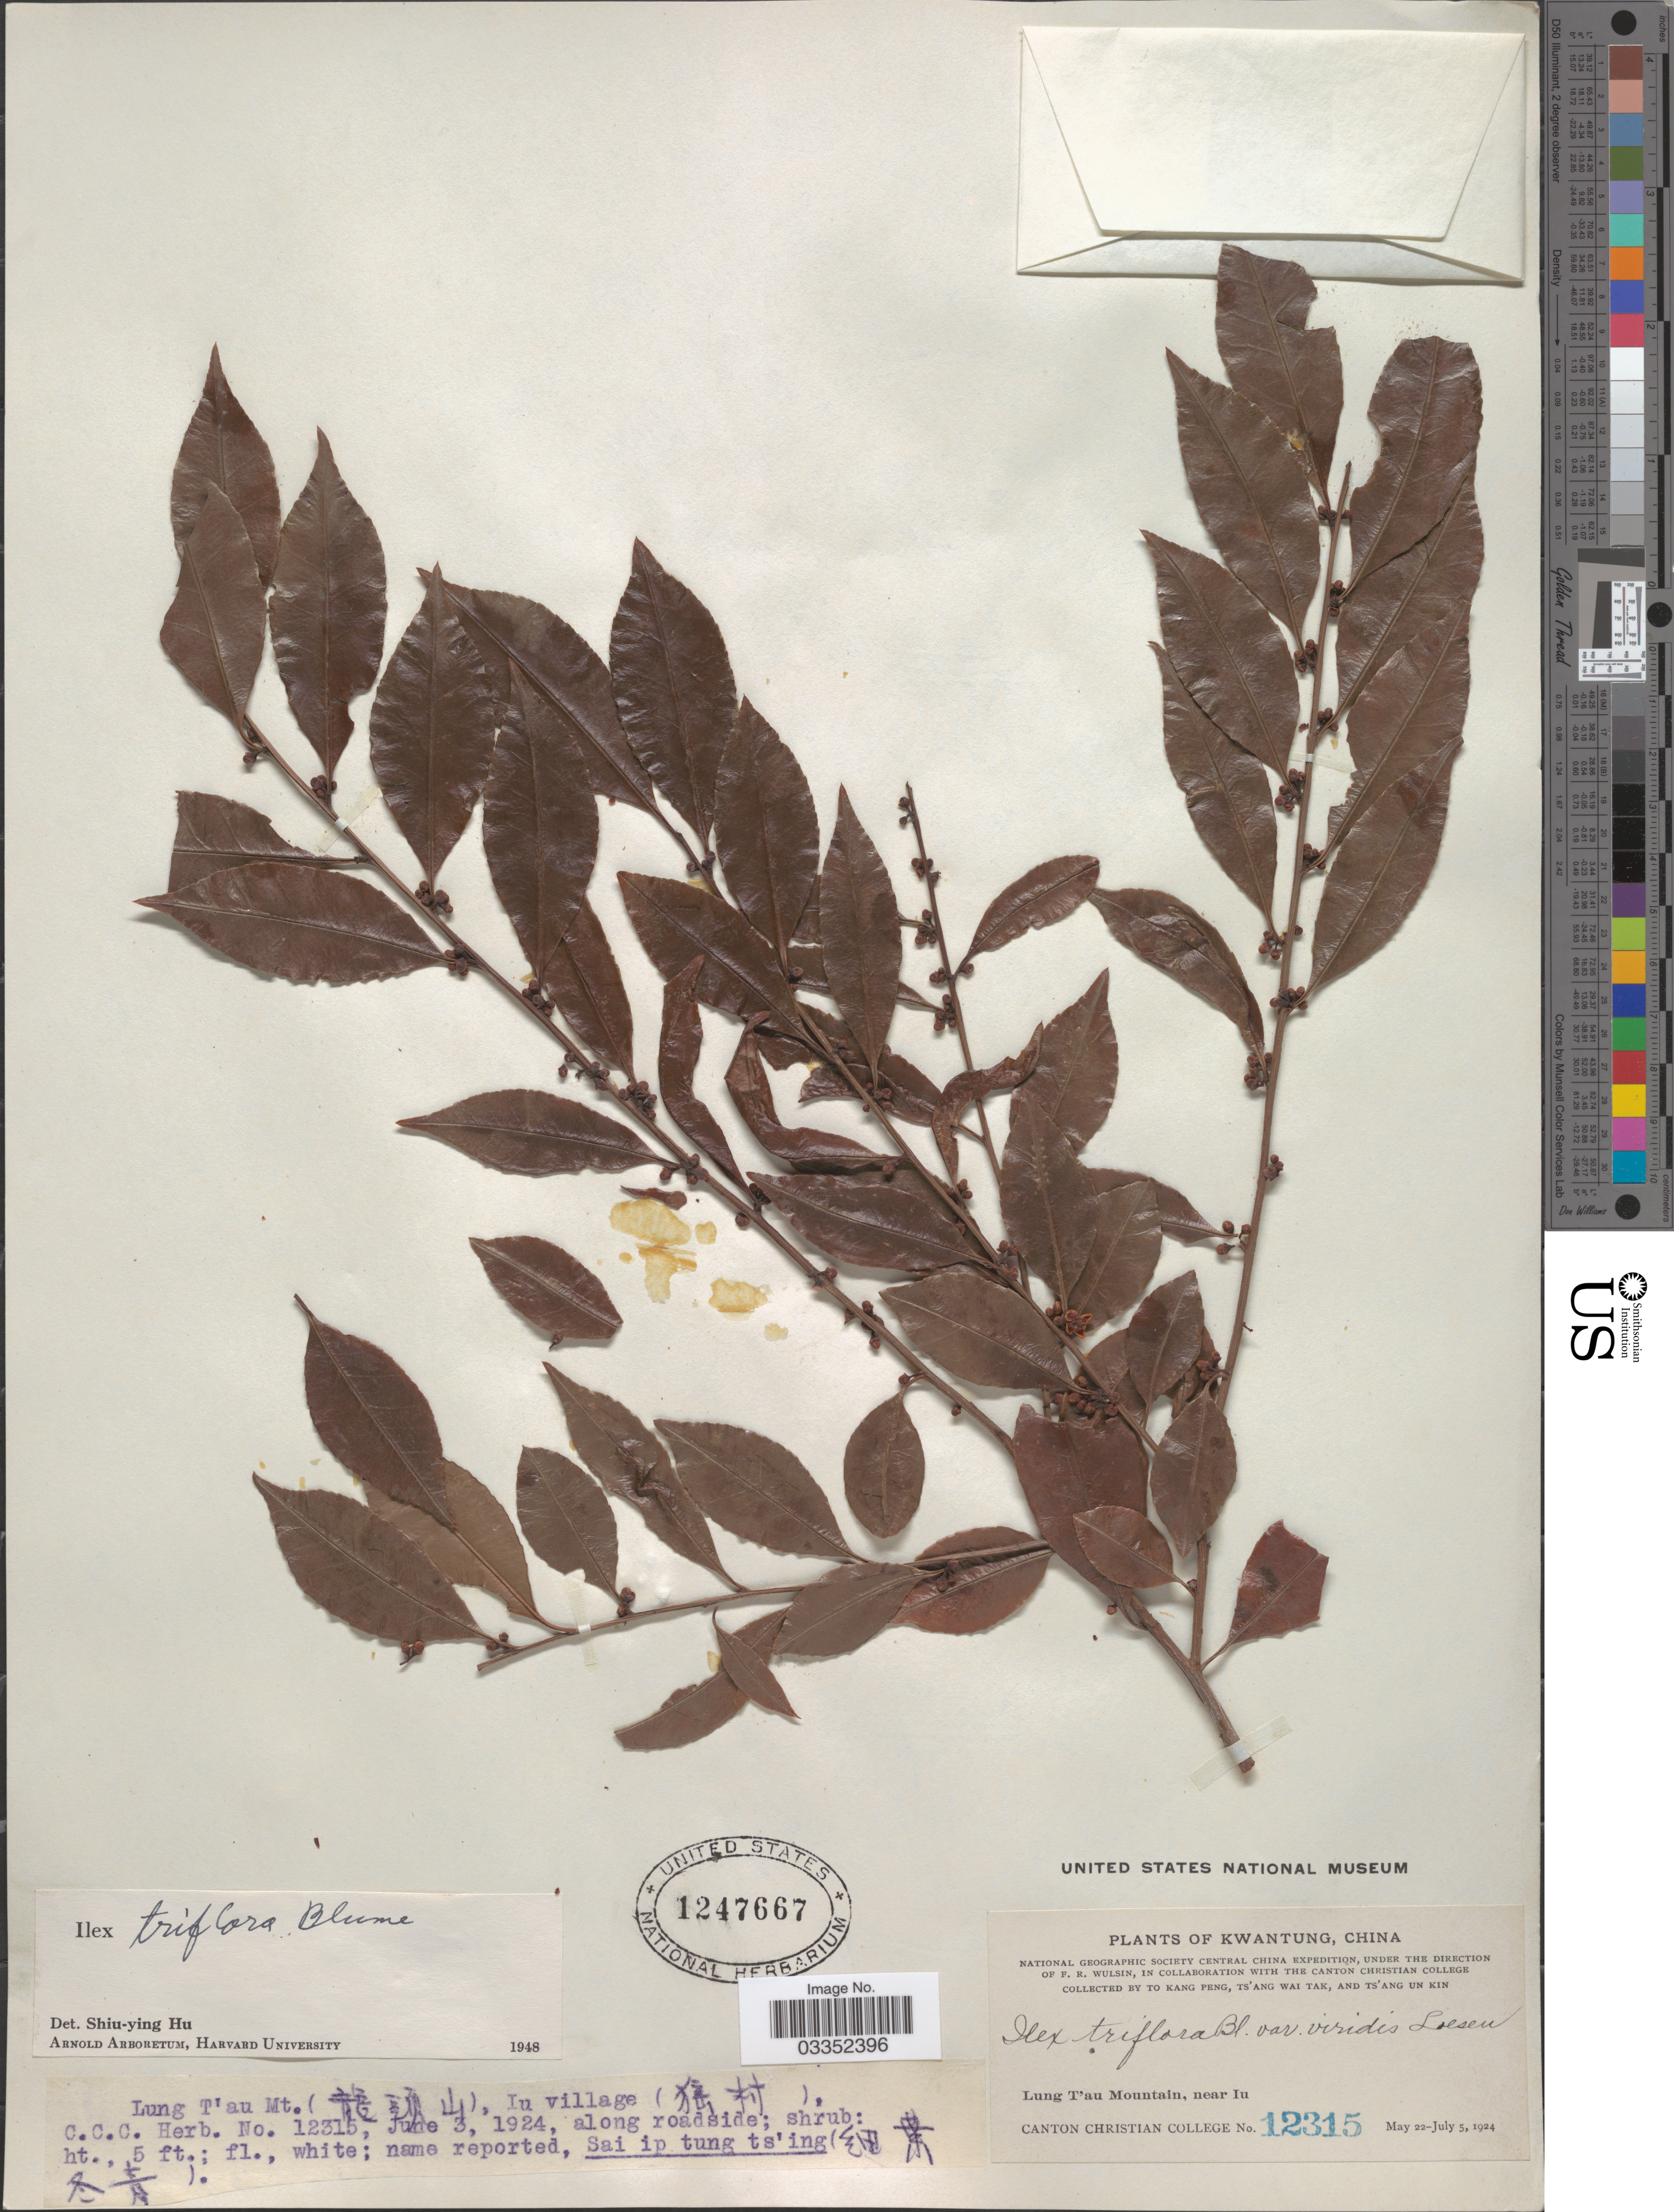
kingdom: Plantae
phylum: Tracheophyta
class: Magnoliopsida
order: Aquifoliales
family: Aquifoliaceae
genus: Ilex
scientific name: Ilex triflora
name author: Blume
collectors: Kang Peng To, W. T. Tsang & Ts' Ang Un Kin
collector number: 12315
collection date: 1924-06-03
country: China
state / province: Guangdong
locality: Kwantung, Lung T'au Mountain, near Iu village.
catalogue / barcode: US 1247667